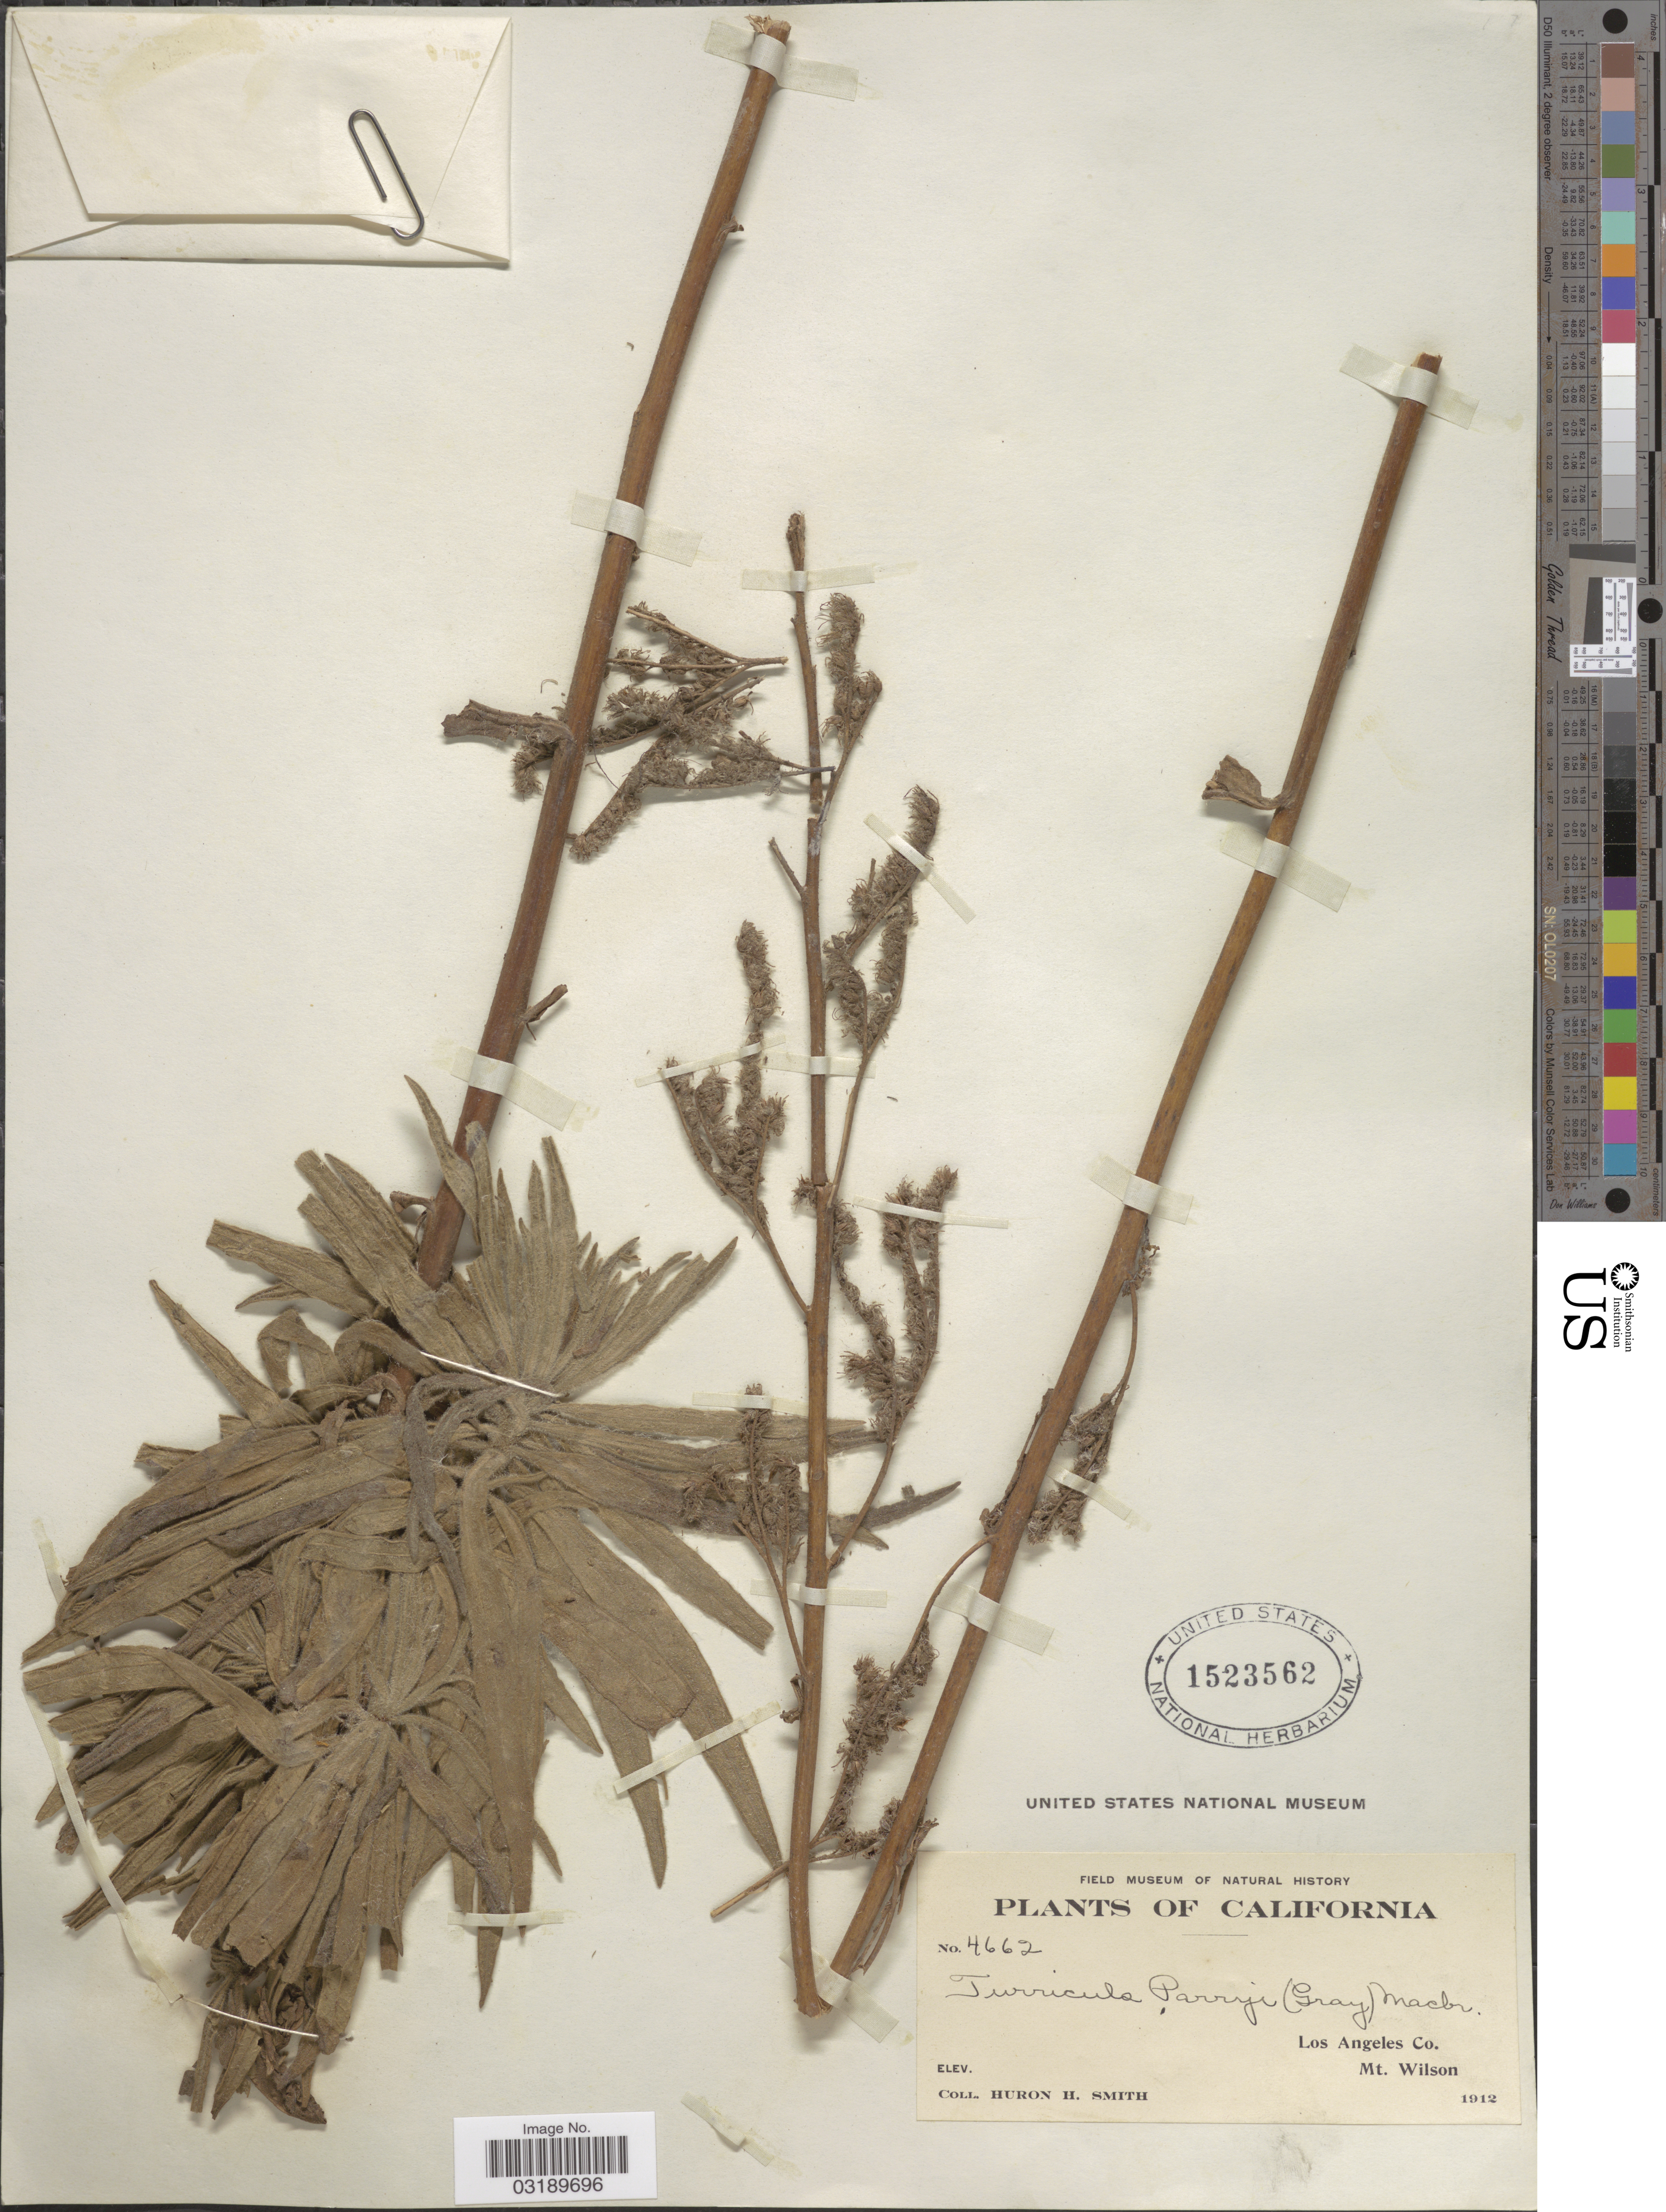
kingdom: Plantae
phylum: Tracheophyta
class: Magnoliopsida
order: Boraginales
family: Namaceae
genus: Eriodictyon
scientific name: Eriodictyon parryi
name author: A. Gray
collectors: Huron H. Smith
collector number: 4662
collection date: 1912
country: United States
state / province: California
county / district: Los Angeles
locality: Los Angeles Co. Mt. Wilson.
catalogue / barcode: US 1523562